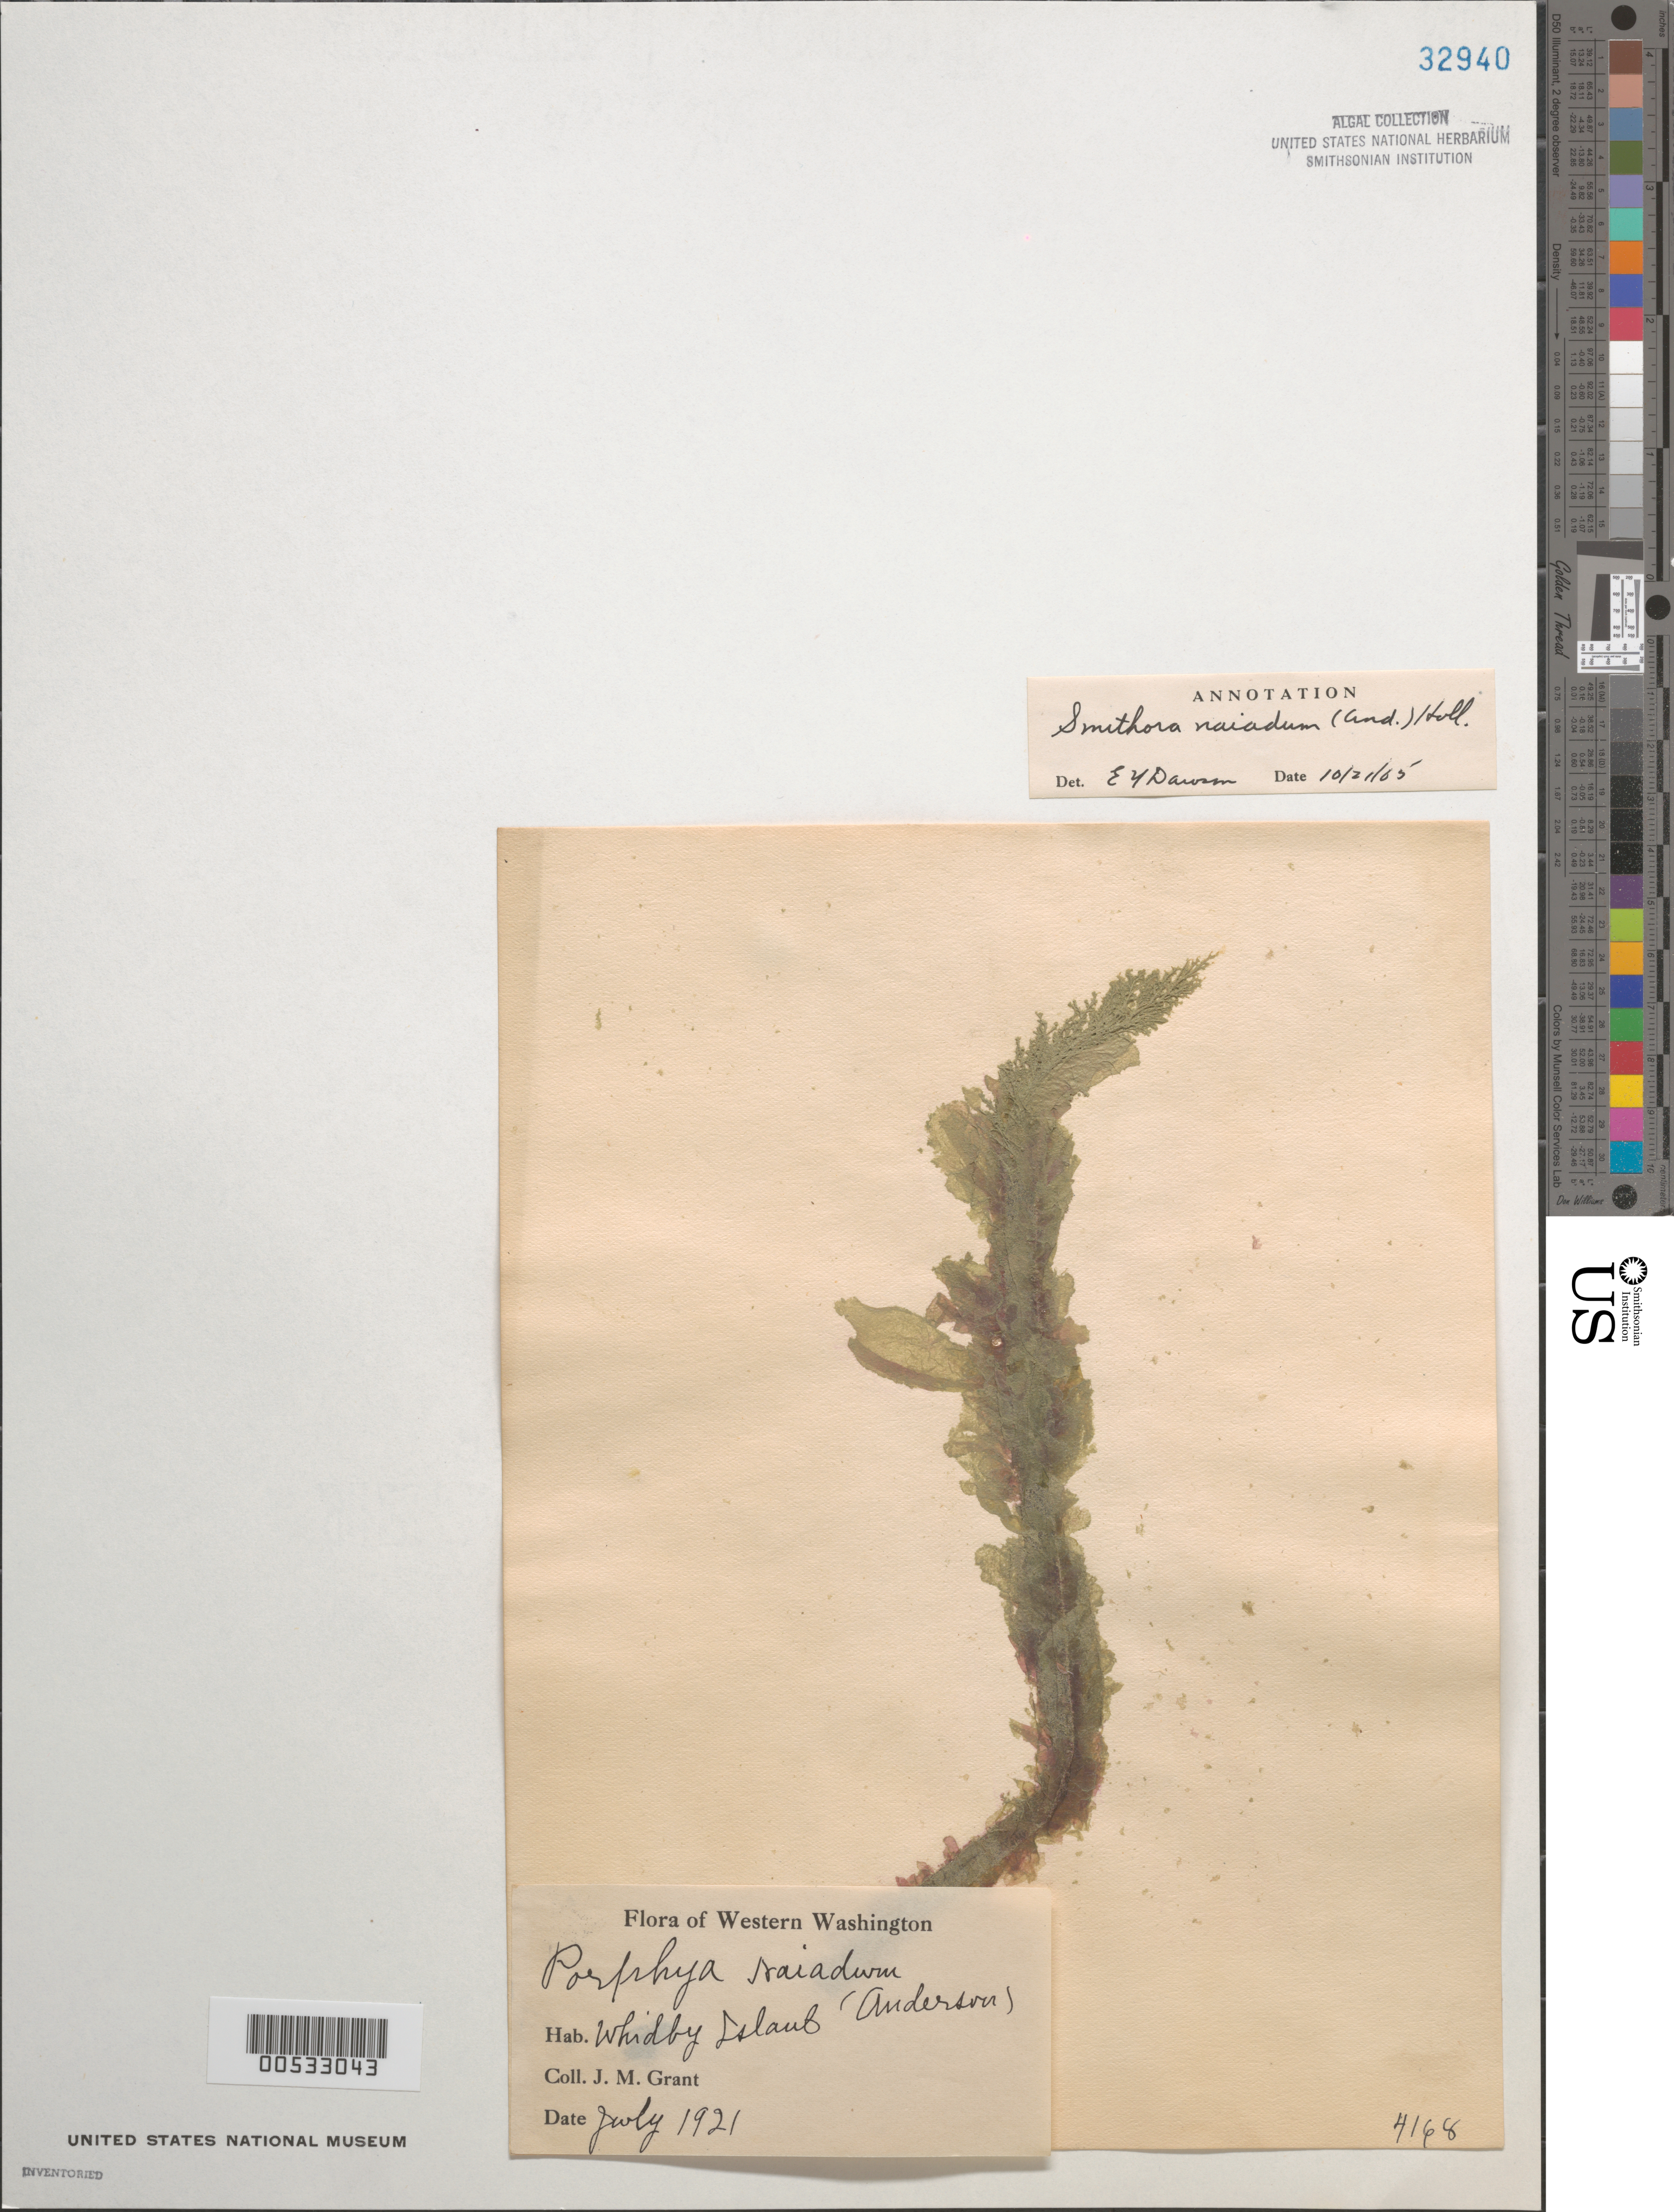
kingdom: Plantae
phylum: Rhodophyta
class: Compsopogonophyceae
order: Erythropeltidales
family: Erythrotrichiaceae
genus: Smithora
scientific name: Smithora naiadum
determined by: Dawson, E. Y.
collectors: J. M. Grant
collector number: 4168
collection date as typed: Jul 1921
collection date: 1921-07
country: United States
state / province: Washington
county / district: Island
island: Whidbey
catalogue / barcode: US 32940